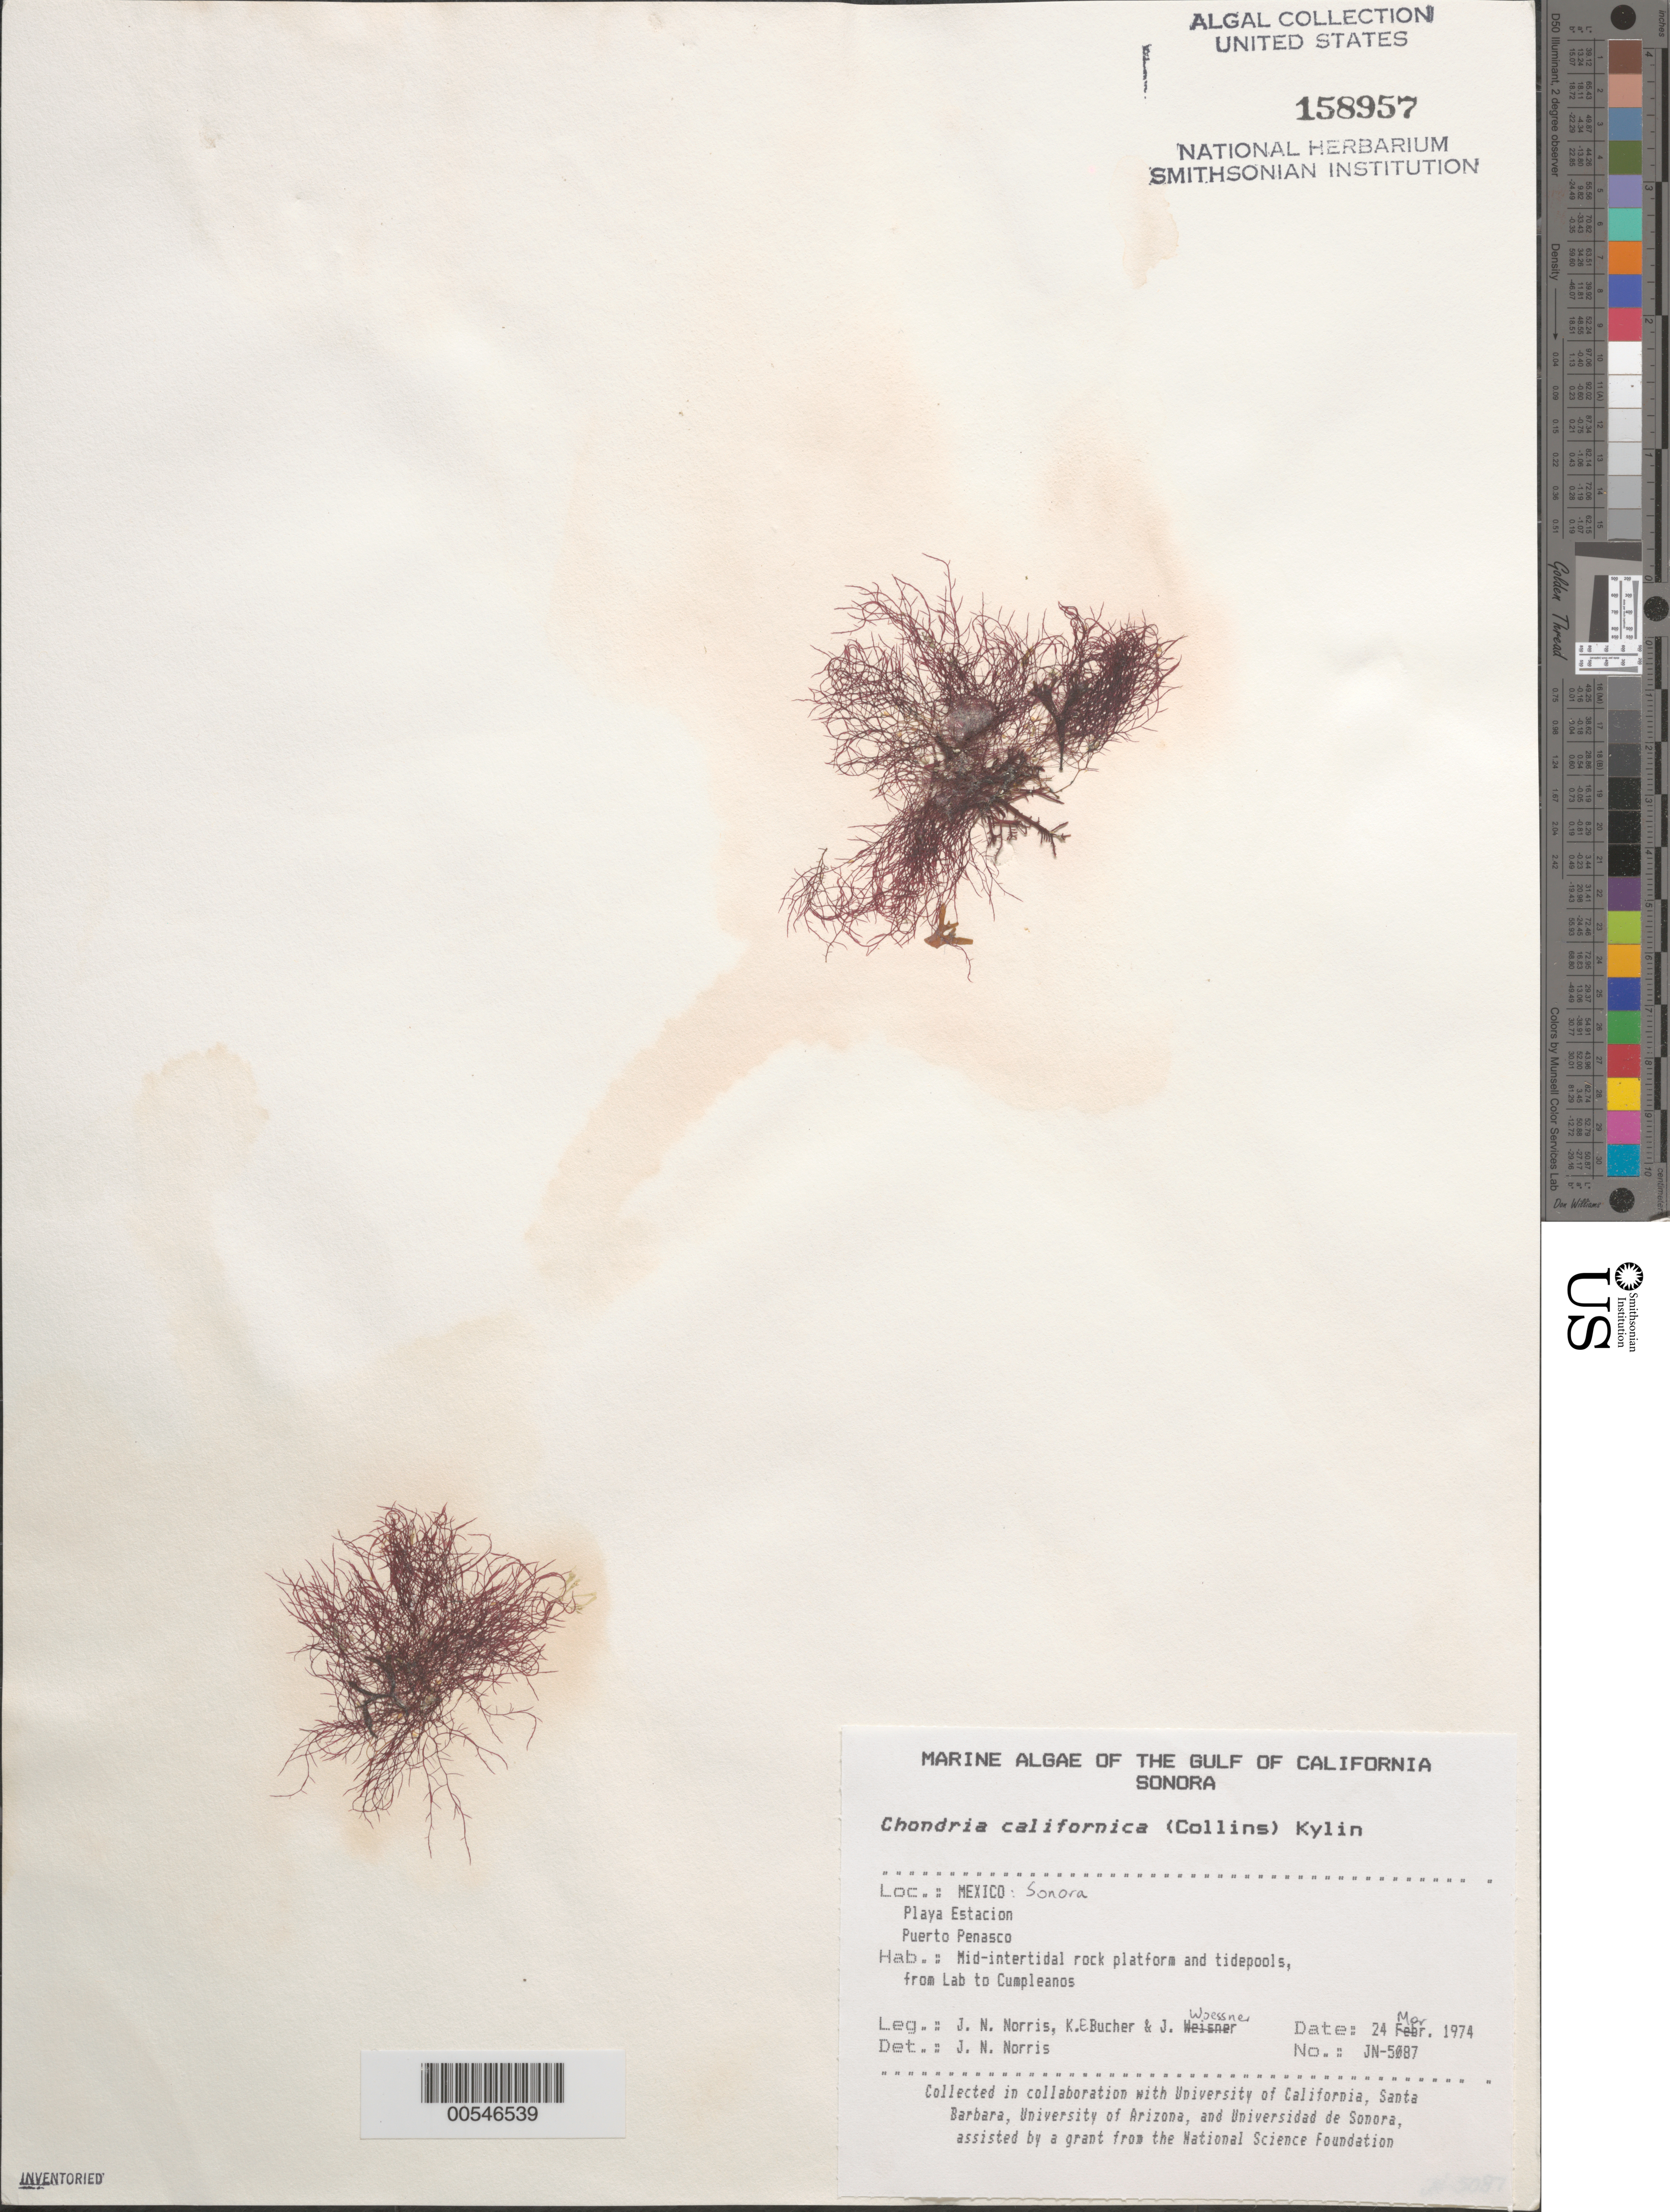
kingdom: Plantae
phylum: Rhodophyta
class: Florideophyceae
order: Ceramiales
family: Rhodomelaceae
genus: Chondria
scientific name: Chondria acrorhizophora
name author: Setch. & N.L. Gardner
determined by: Algae name updating Project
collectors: J. N. Norris, K. E. Bucher & J. Woessner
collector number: JN-5087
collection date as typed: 24 Mar 1974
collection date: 1974-03-24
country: Mexico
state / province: Sonora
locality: Playa Estacion, Puerto Penasco, from Laboratorio de Biologia Marina to Cumpleanos Tide Pool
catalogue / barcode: US 158957